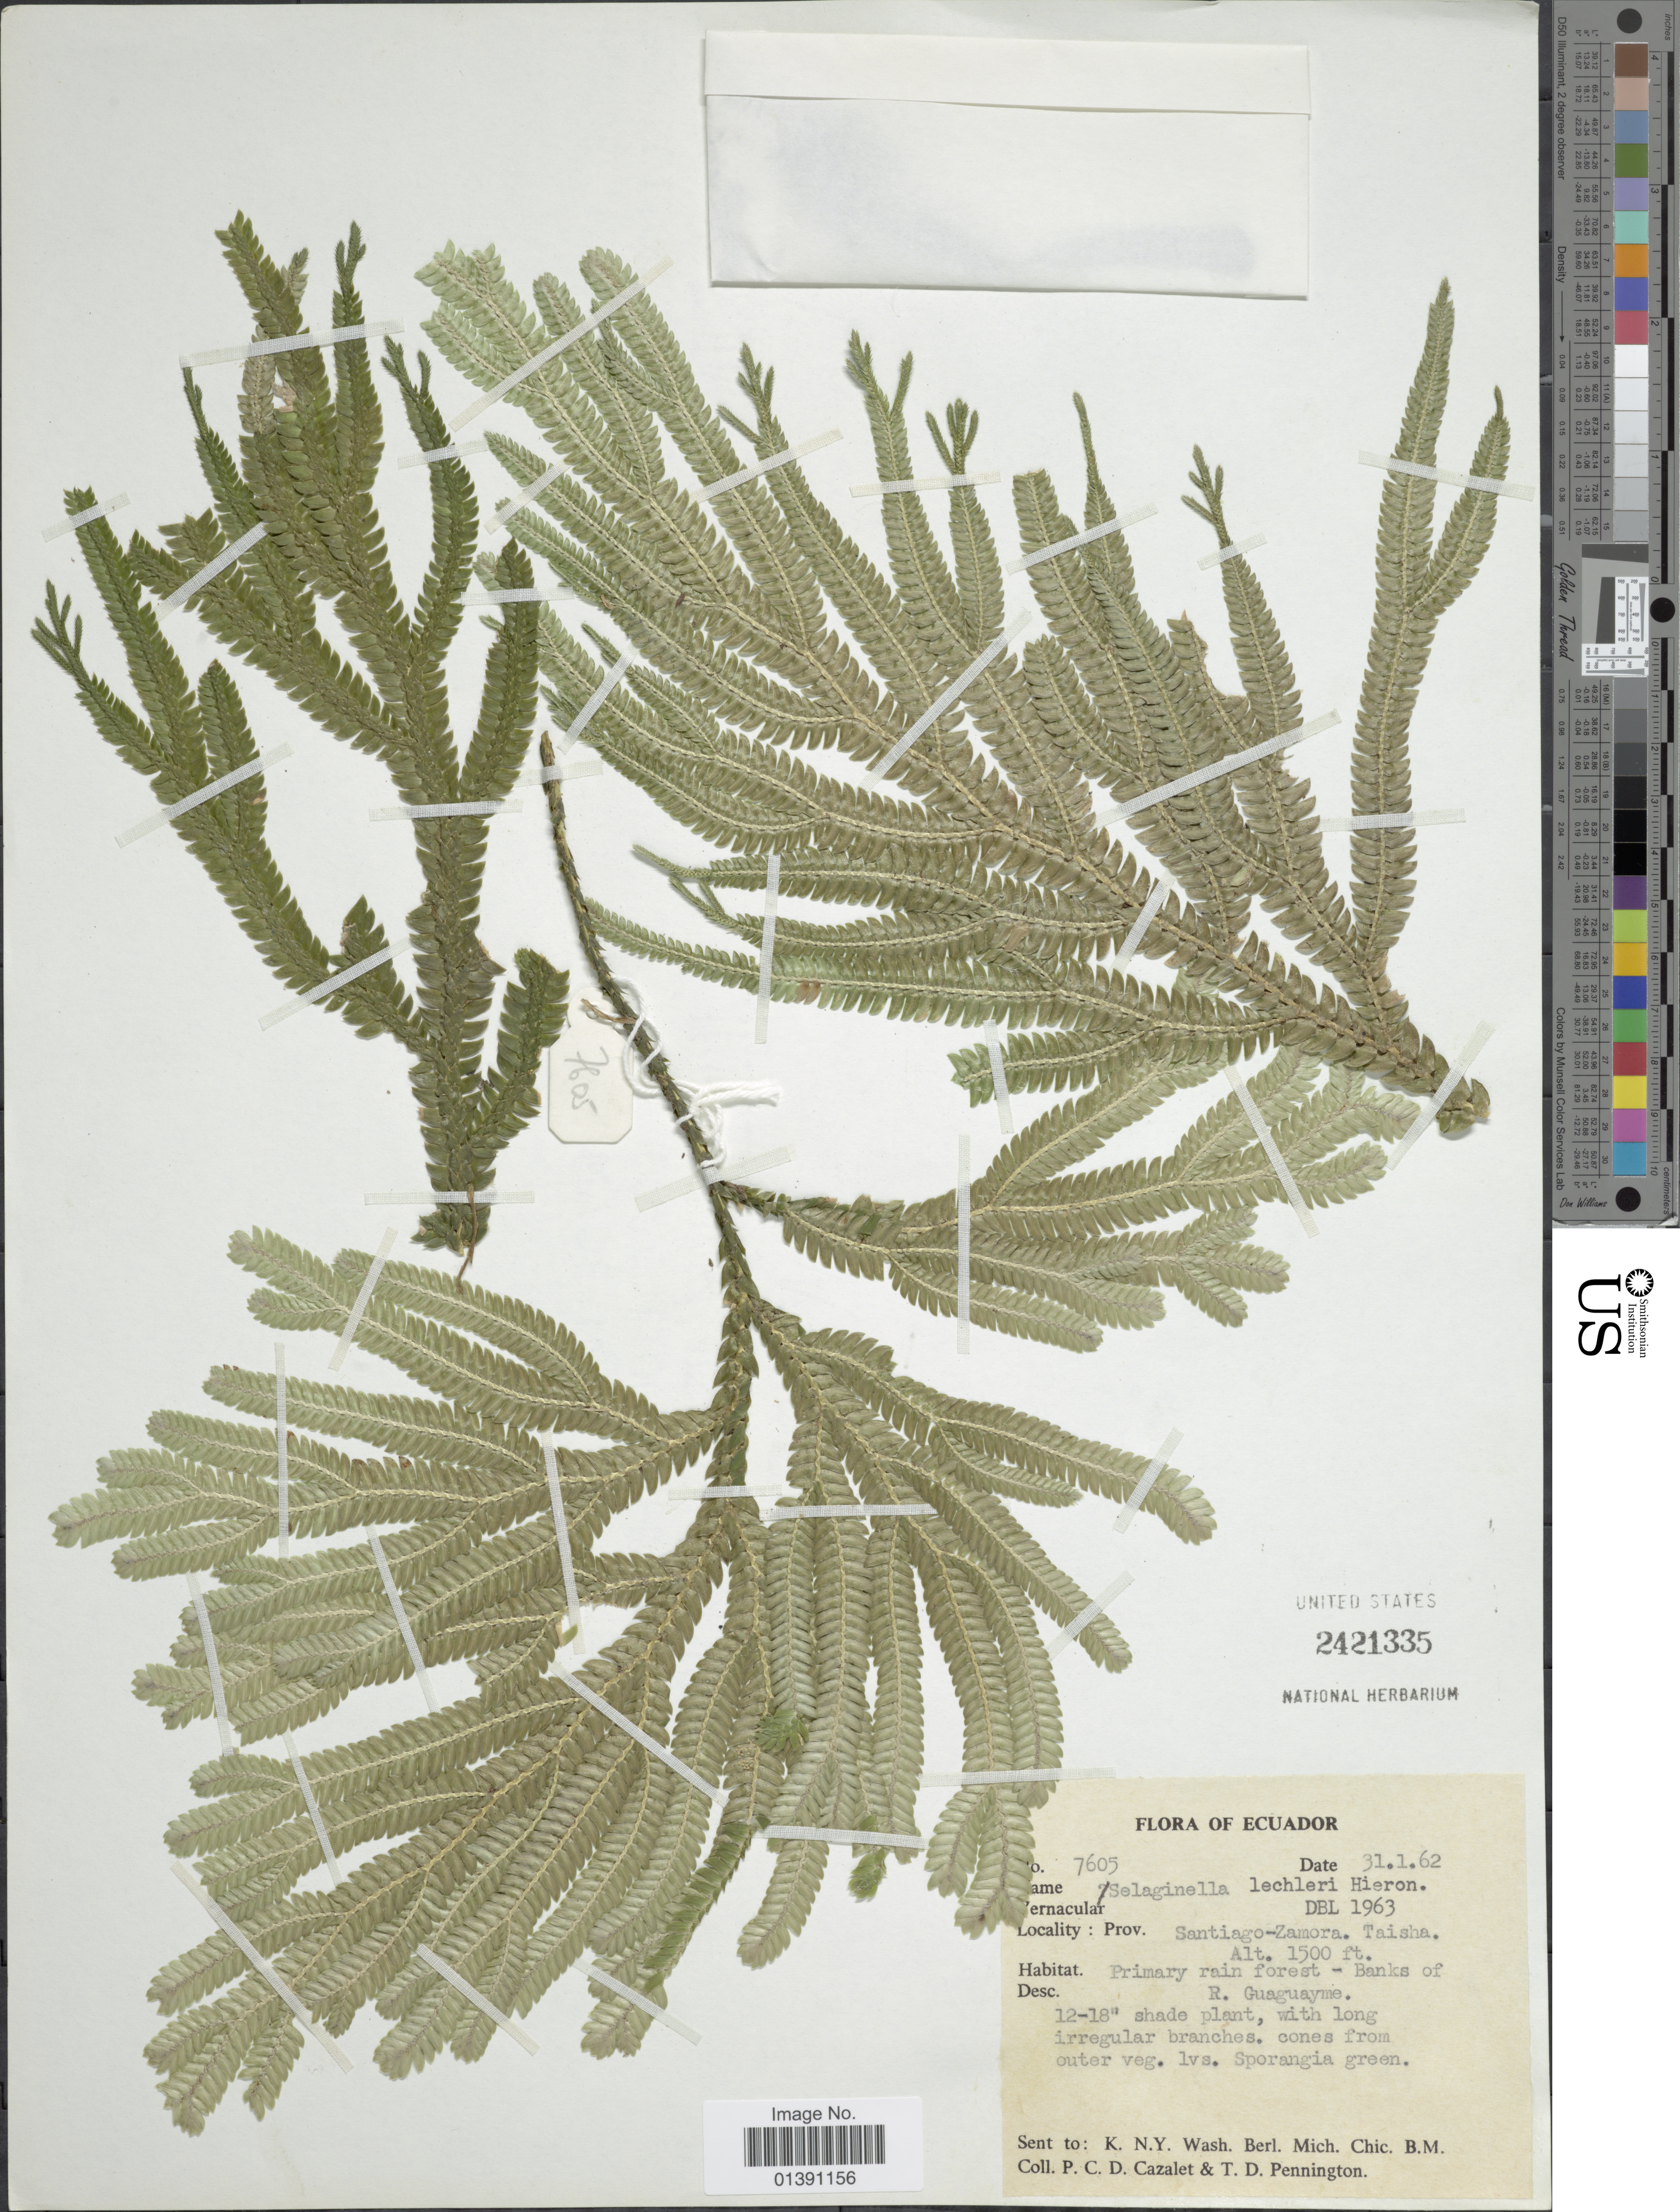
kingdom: Plantae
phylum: Tracheophyta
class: Lycopodiopsida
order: Selaginellales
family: Selaginellaceae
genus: Selaginella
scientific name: Selaginella lechleri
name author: Hieron.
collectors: P. C. D. Cazalet & T. D. Pennington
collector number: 7605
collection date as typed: Transcribed d/m/y: 31/1/62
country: Ecuador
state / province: Zamora-Chinchipe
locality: Prov. Santiago-Zamora. Taisha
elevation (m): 457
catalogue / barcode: US 2421335